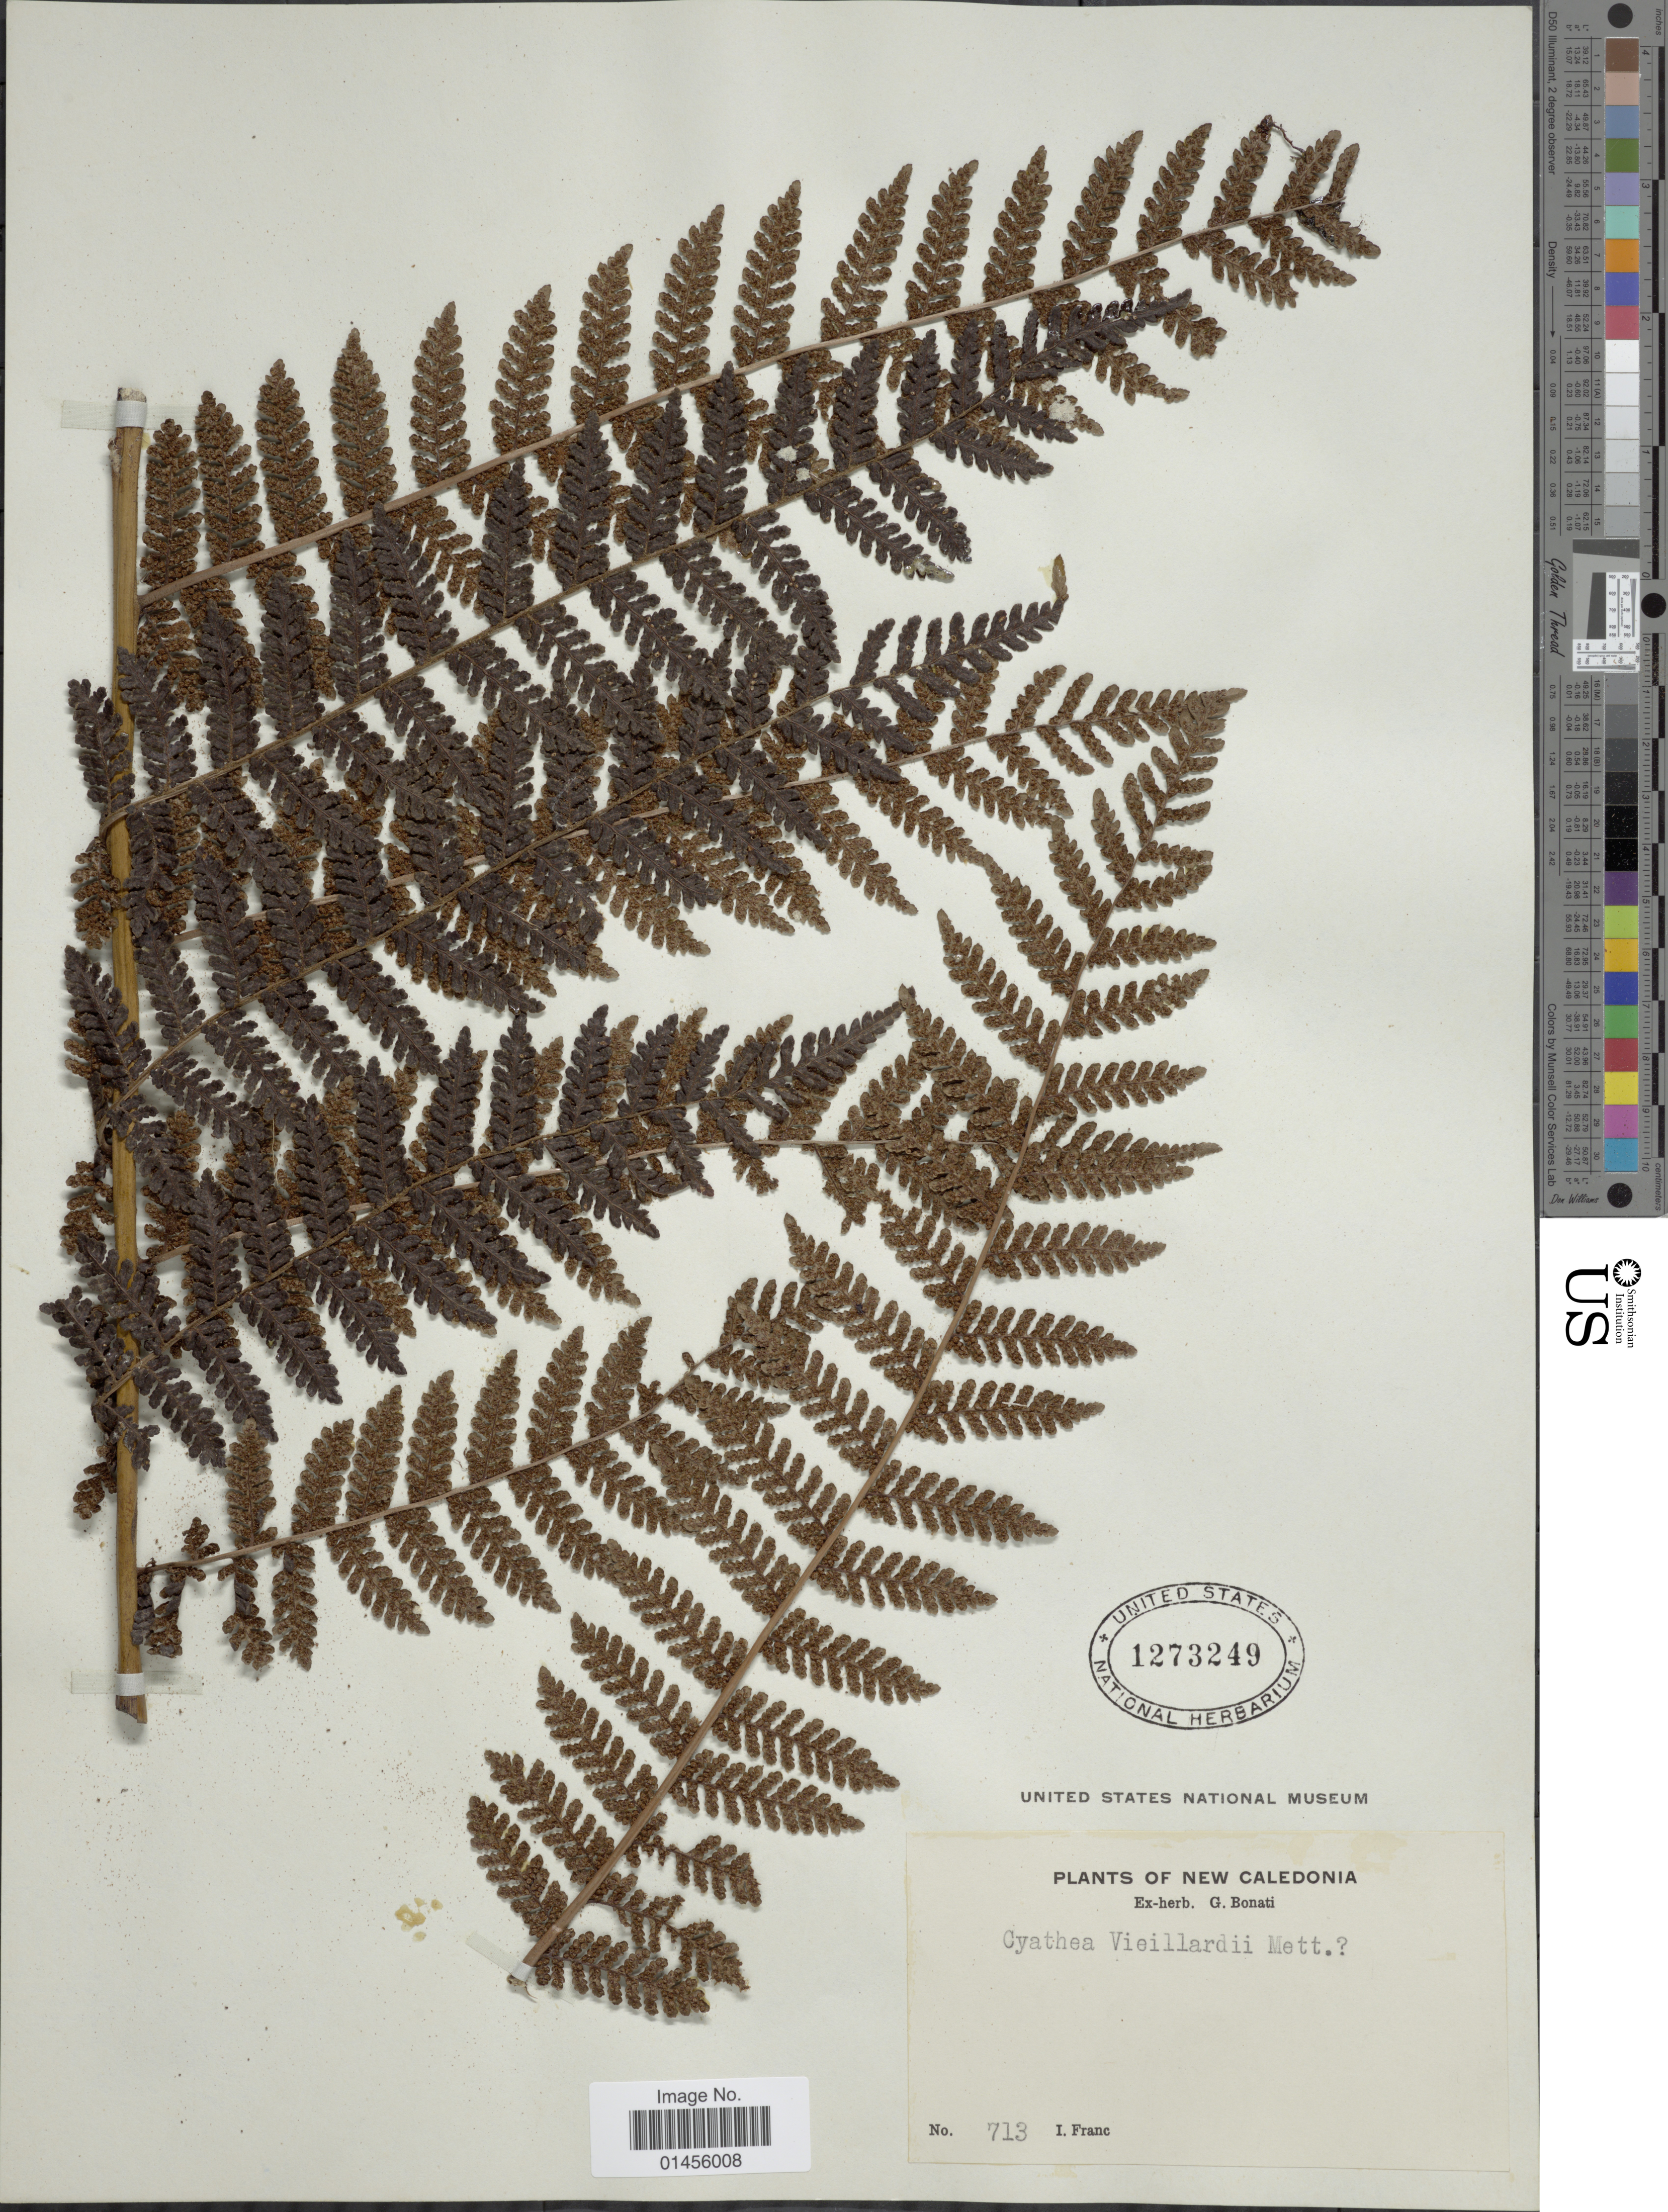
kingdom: Plantae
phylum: Tracheophyta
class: Polypodiopsida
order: Cyatheales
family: Cyatheaceae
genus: Alsophila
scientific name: Alsophila vieilliardii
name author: (Mett.) R.M. Tryon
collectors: I. Franc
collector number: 713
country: New Caledonia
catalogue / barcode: US 1273249